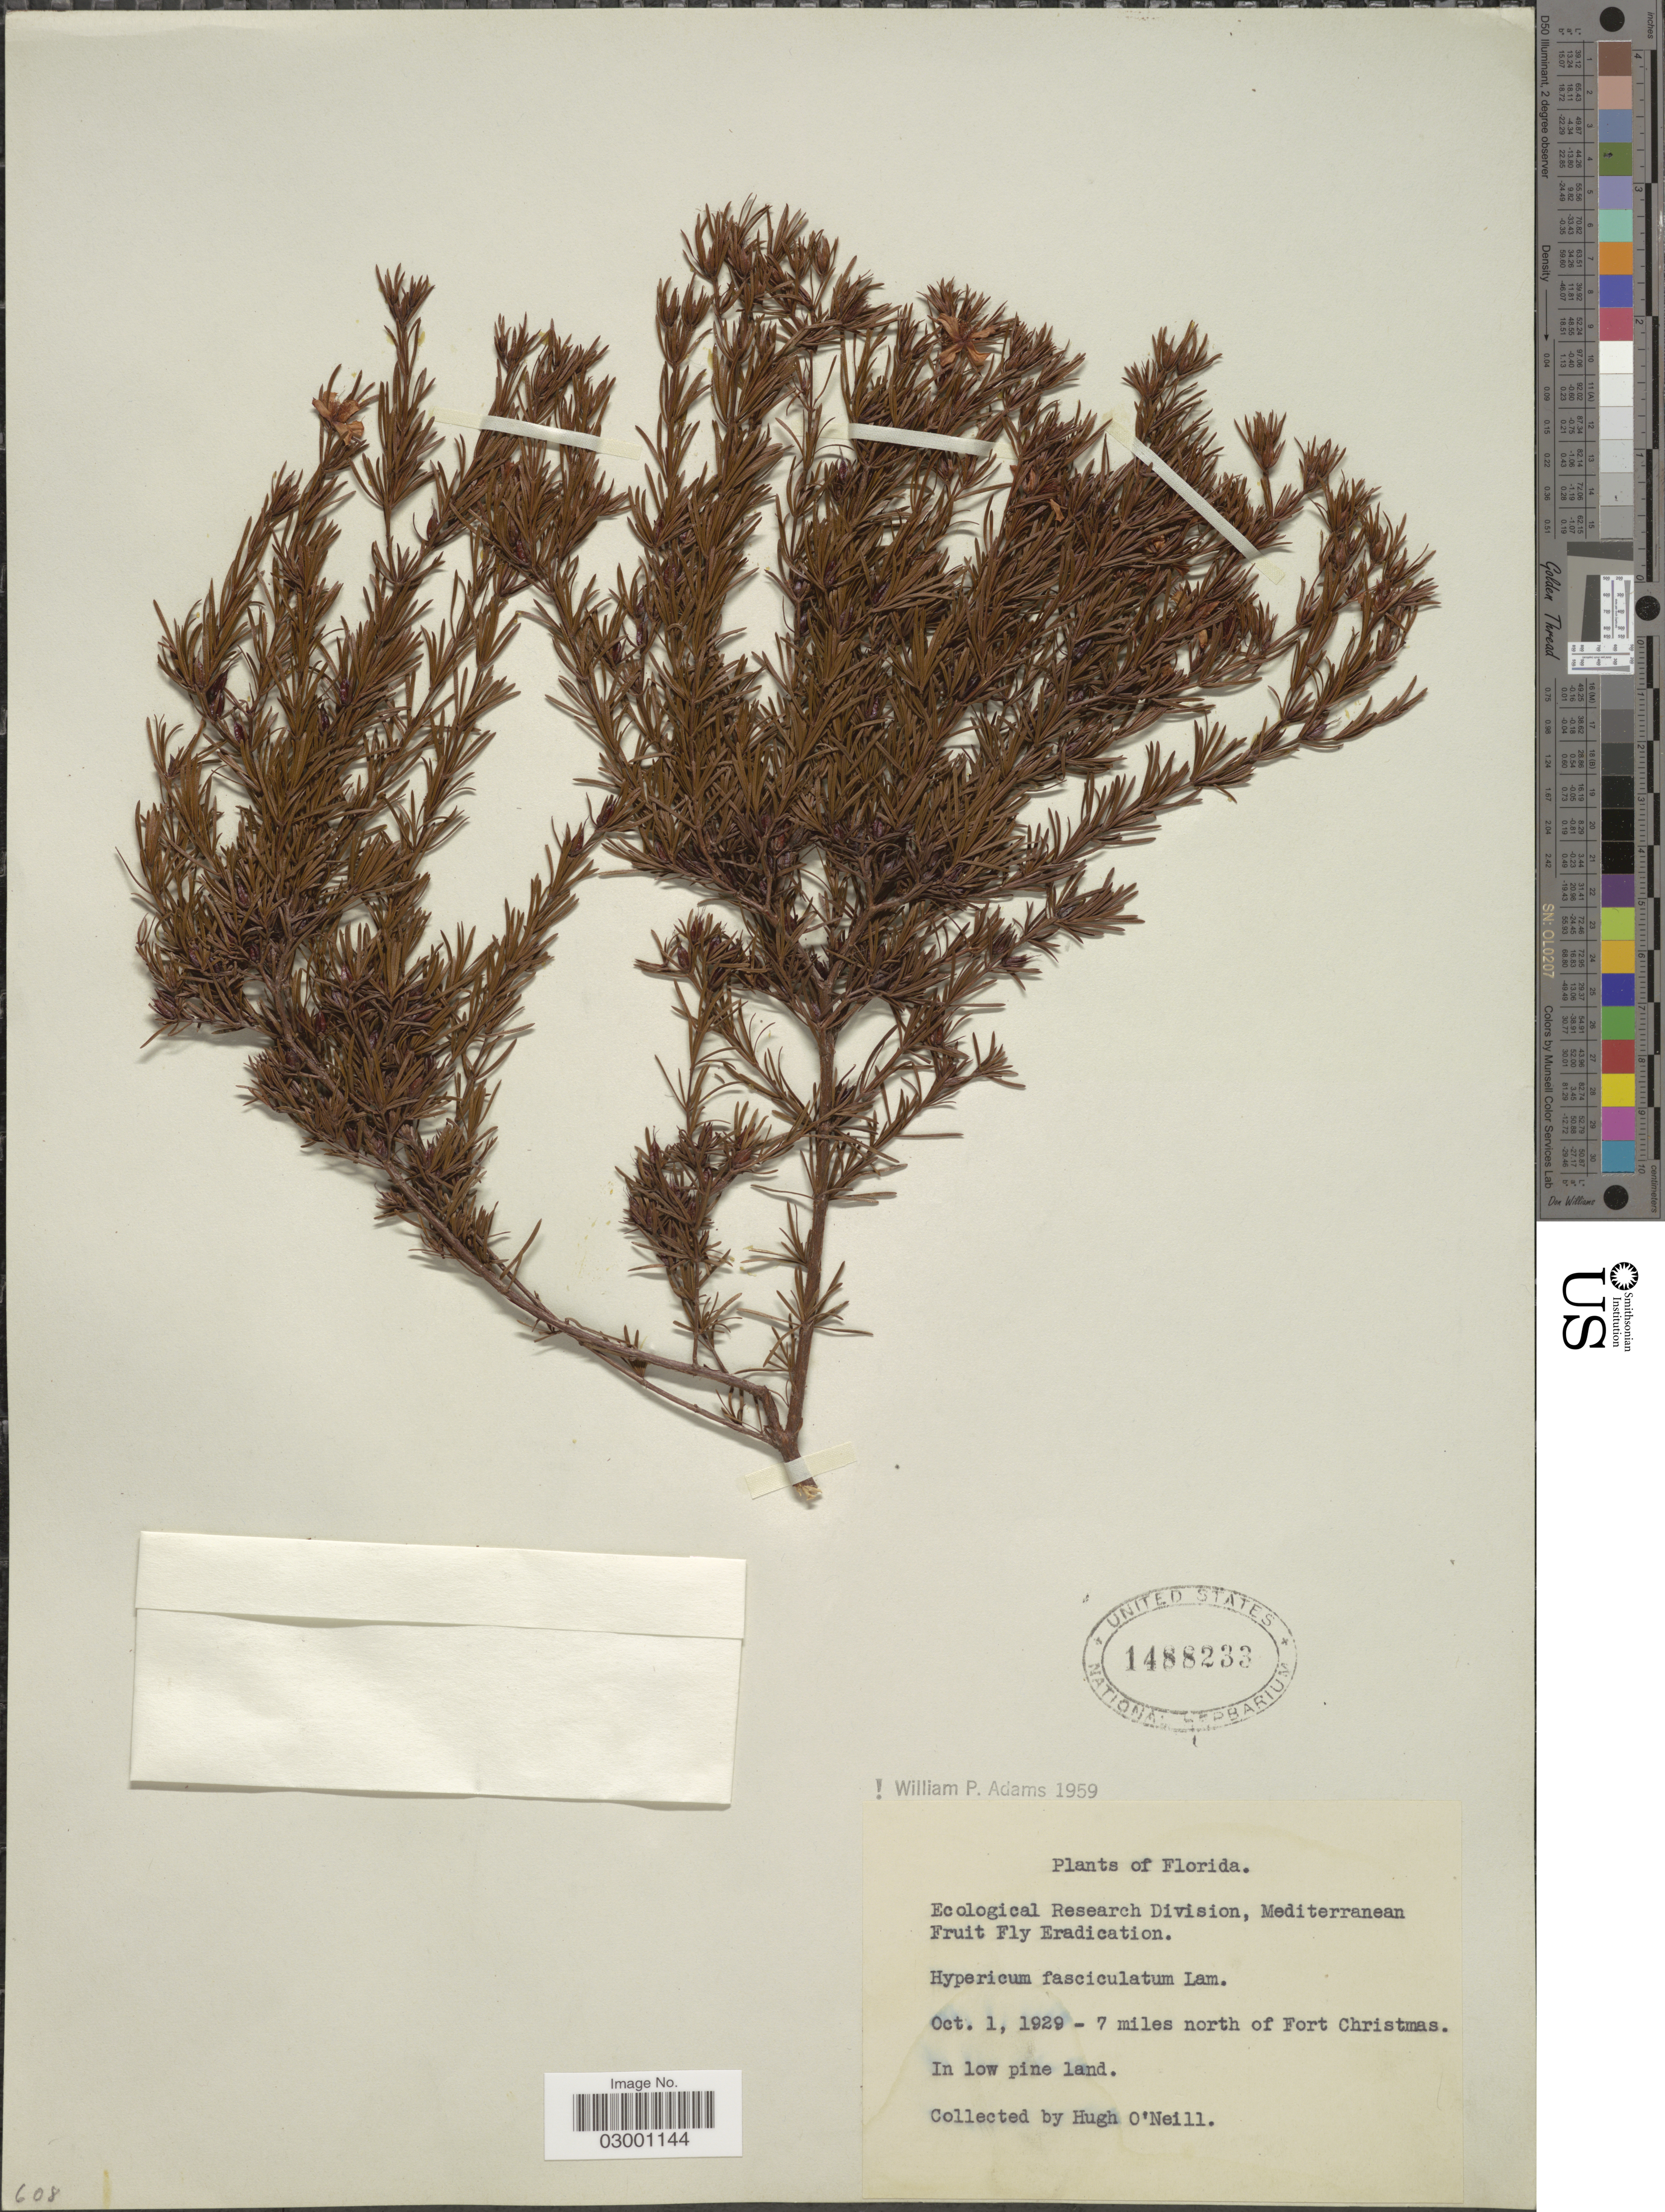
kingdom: Plantae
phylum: Tracheophyta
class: Magnoliopsida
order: Malpighiales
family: Hypericaceae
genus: Hypericum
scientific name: Hypericum fasciculatum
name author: Lam.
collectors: H. O'Neill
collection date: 1929-10-01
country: United States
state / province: Florida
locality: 7 miles north of Fort Christmas.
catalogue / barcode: US 1488233